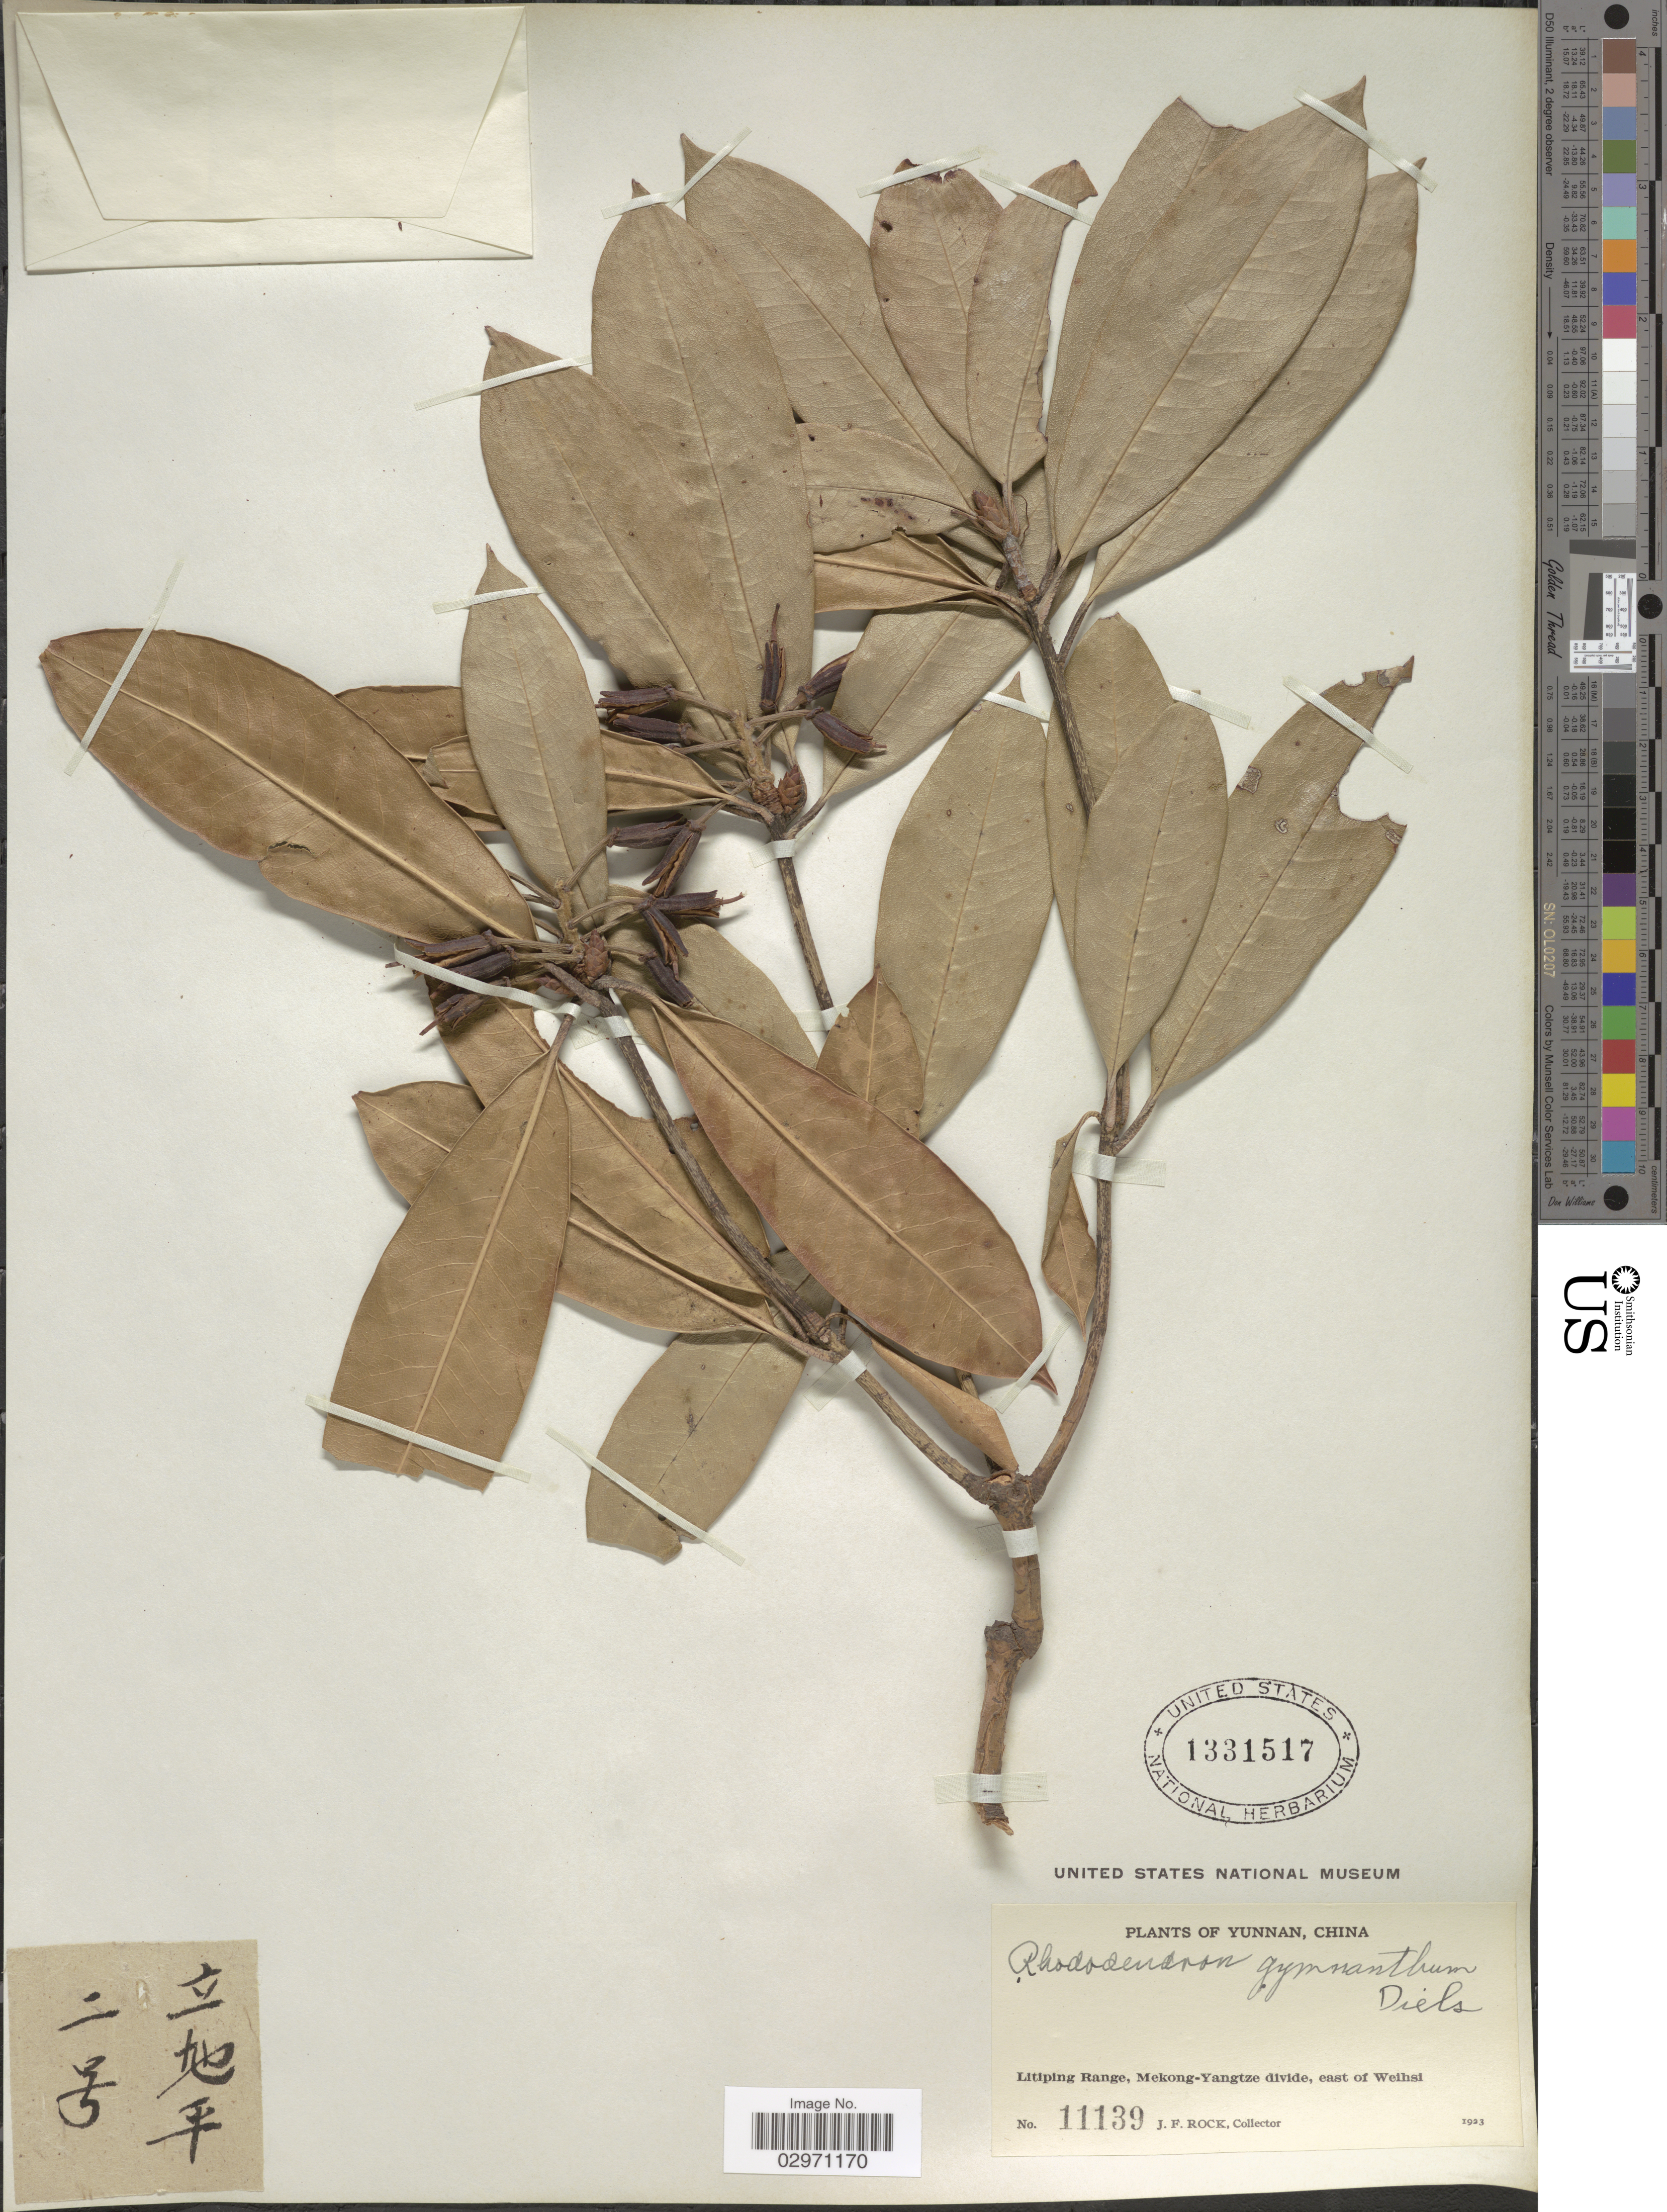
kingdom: Plantae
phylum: Tracheophyta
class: Magnoliopsida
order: Ericales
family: Ericaceae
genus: Rhododendron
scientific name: Rhododendron gymnanthum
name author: Diels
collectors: J. Rock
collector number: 11139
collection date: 1923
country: China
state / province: Yunnan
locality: Litiping Range, Mekong-Yangtze divide, east of Weihsi.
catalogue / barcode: US 1331517